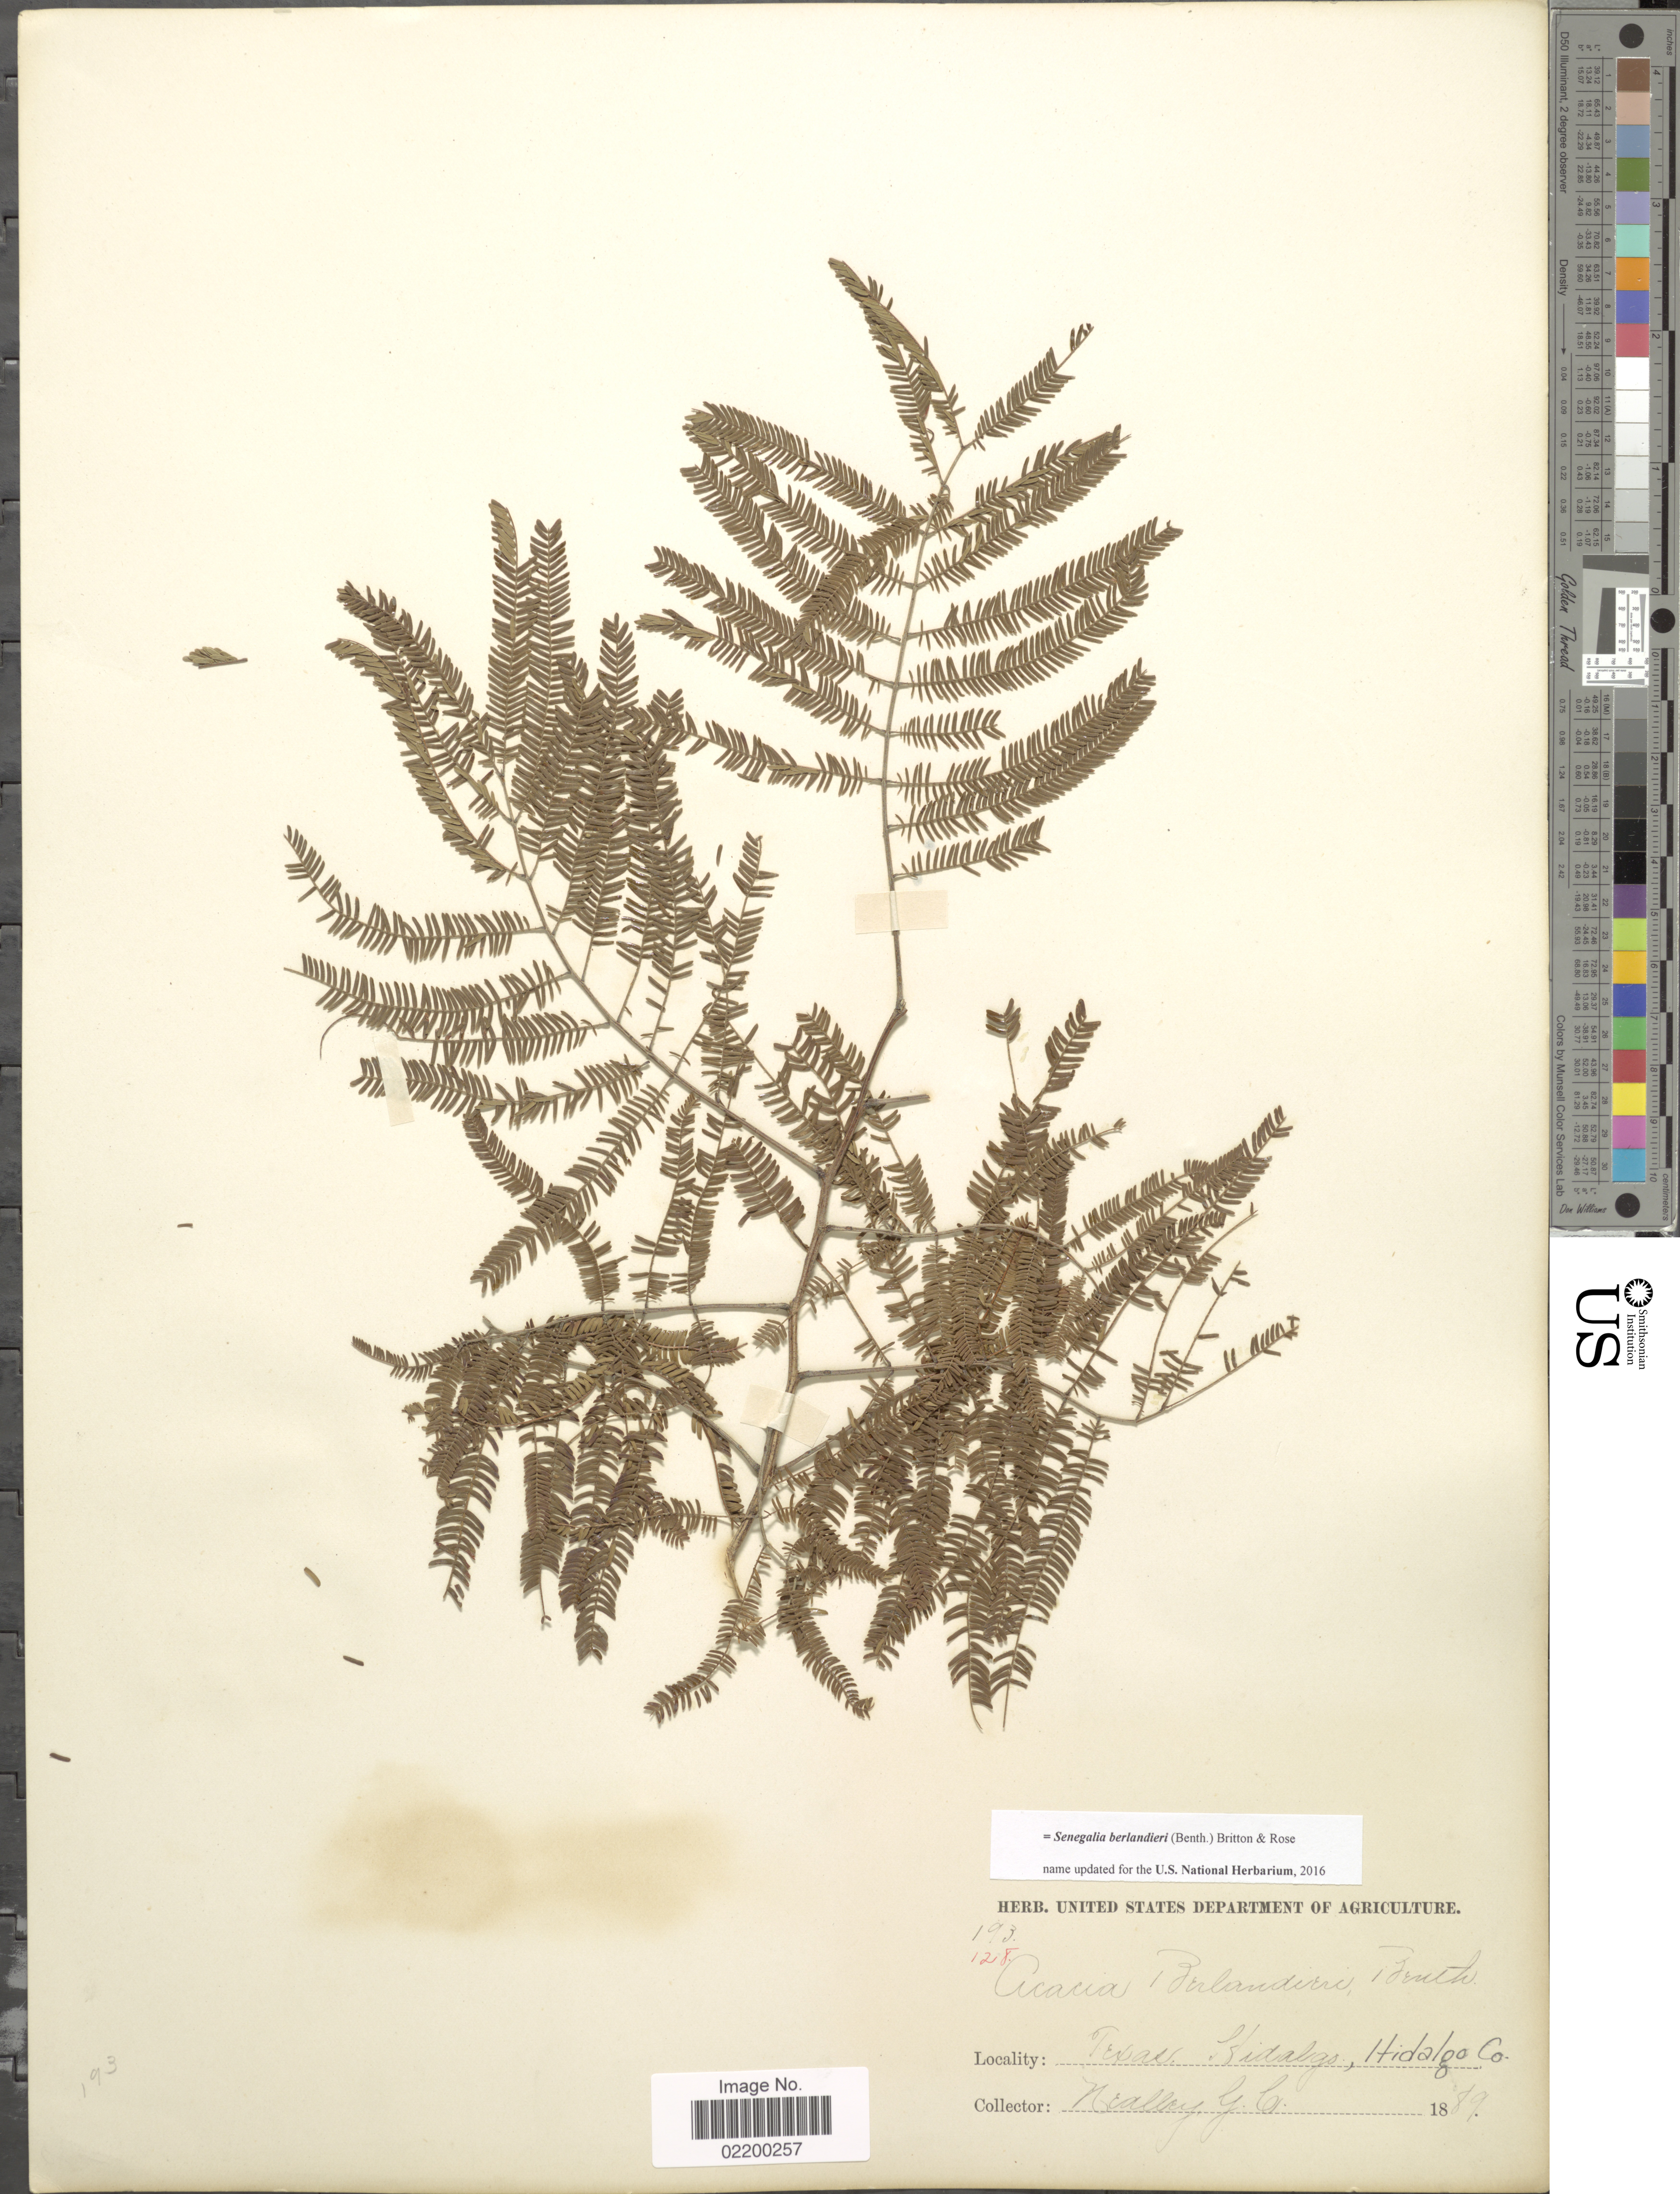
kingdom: Plantae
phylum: Tracheophyta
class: Magnoliopsida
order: Fabales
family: Fabaceae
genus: Senegalia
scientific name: Senegalia berlandieri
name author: (Benth.) Britton & Rose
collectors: G. C. Nealley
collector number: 193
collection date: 1889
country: United States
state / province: Texas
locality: Hidalgo, Hidalgo Co